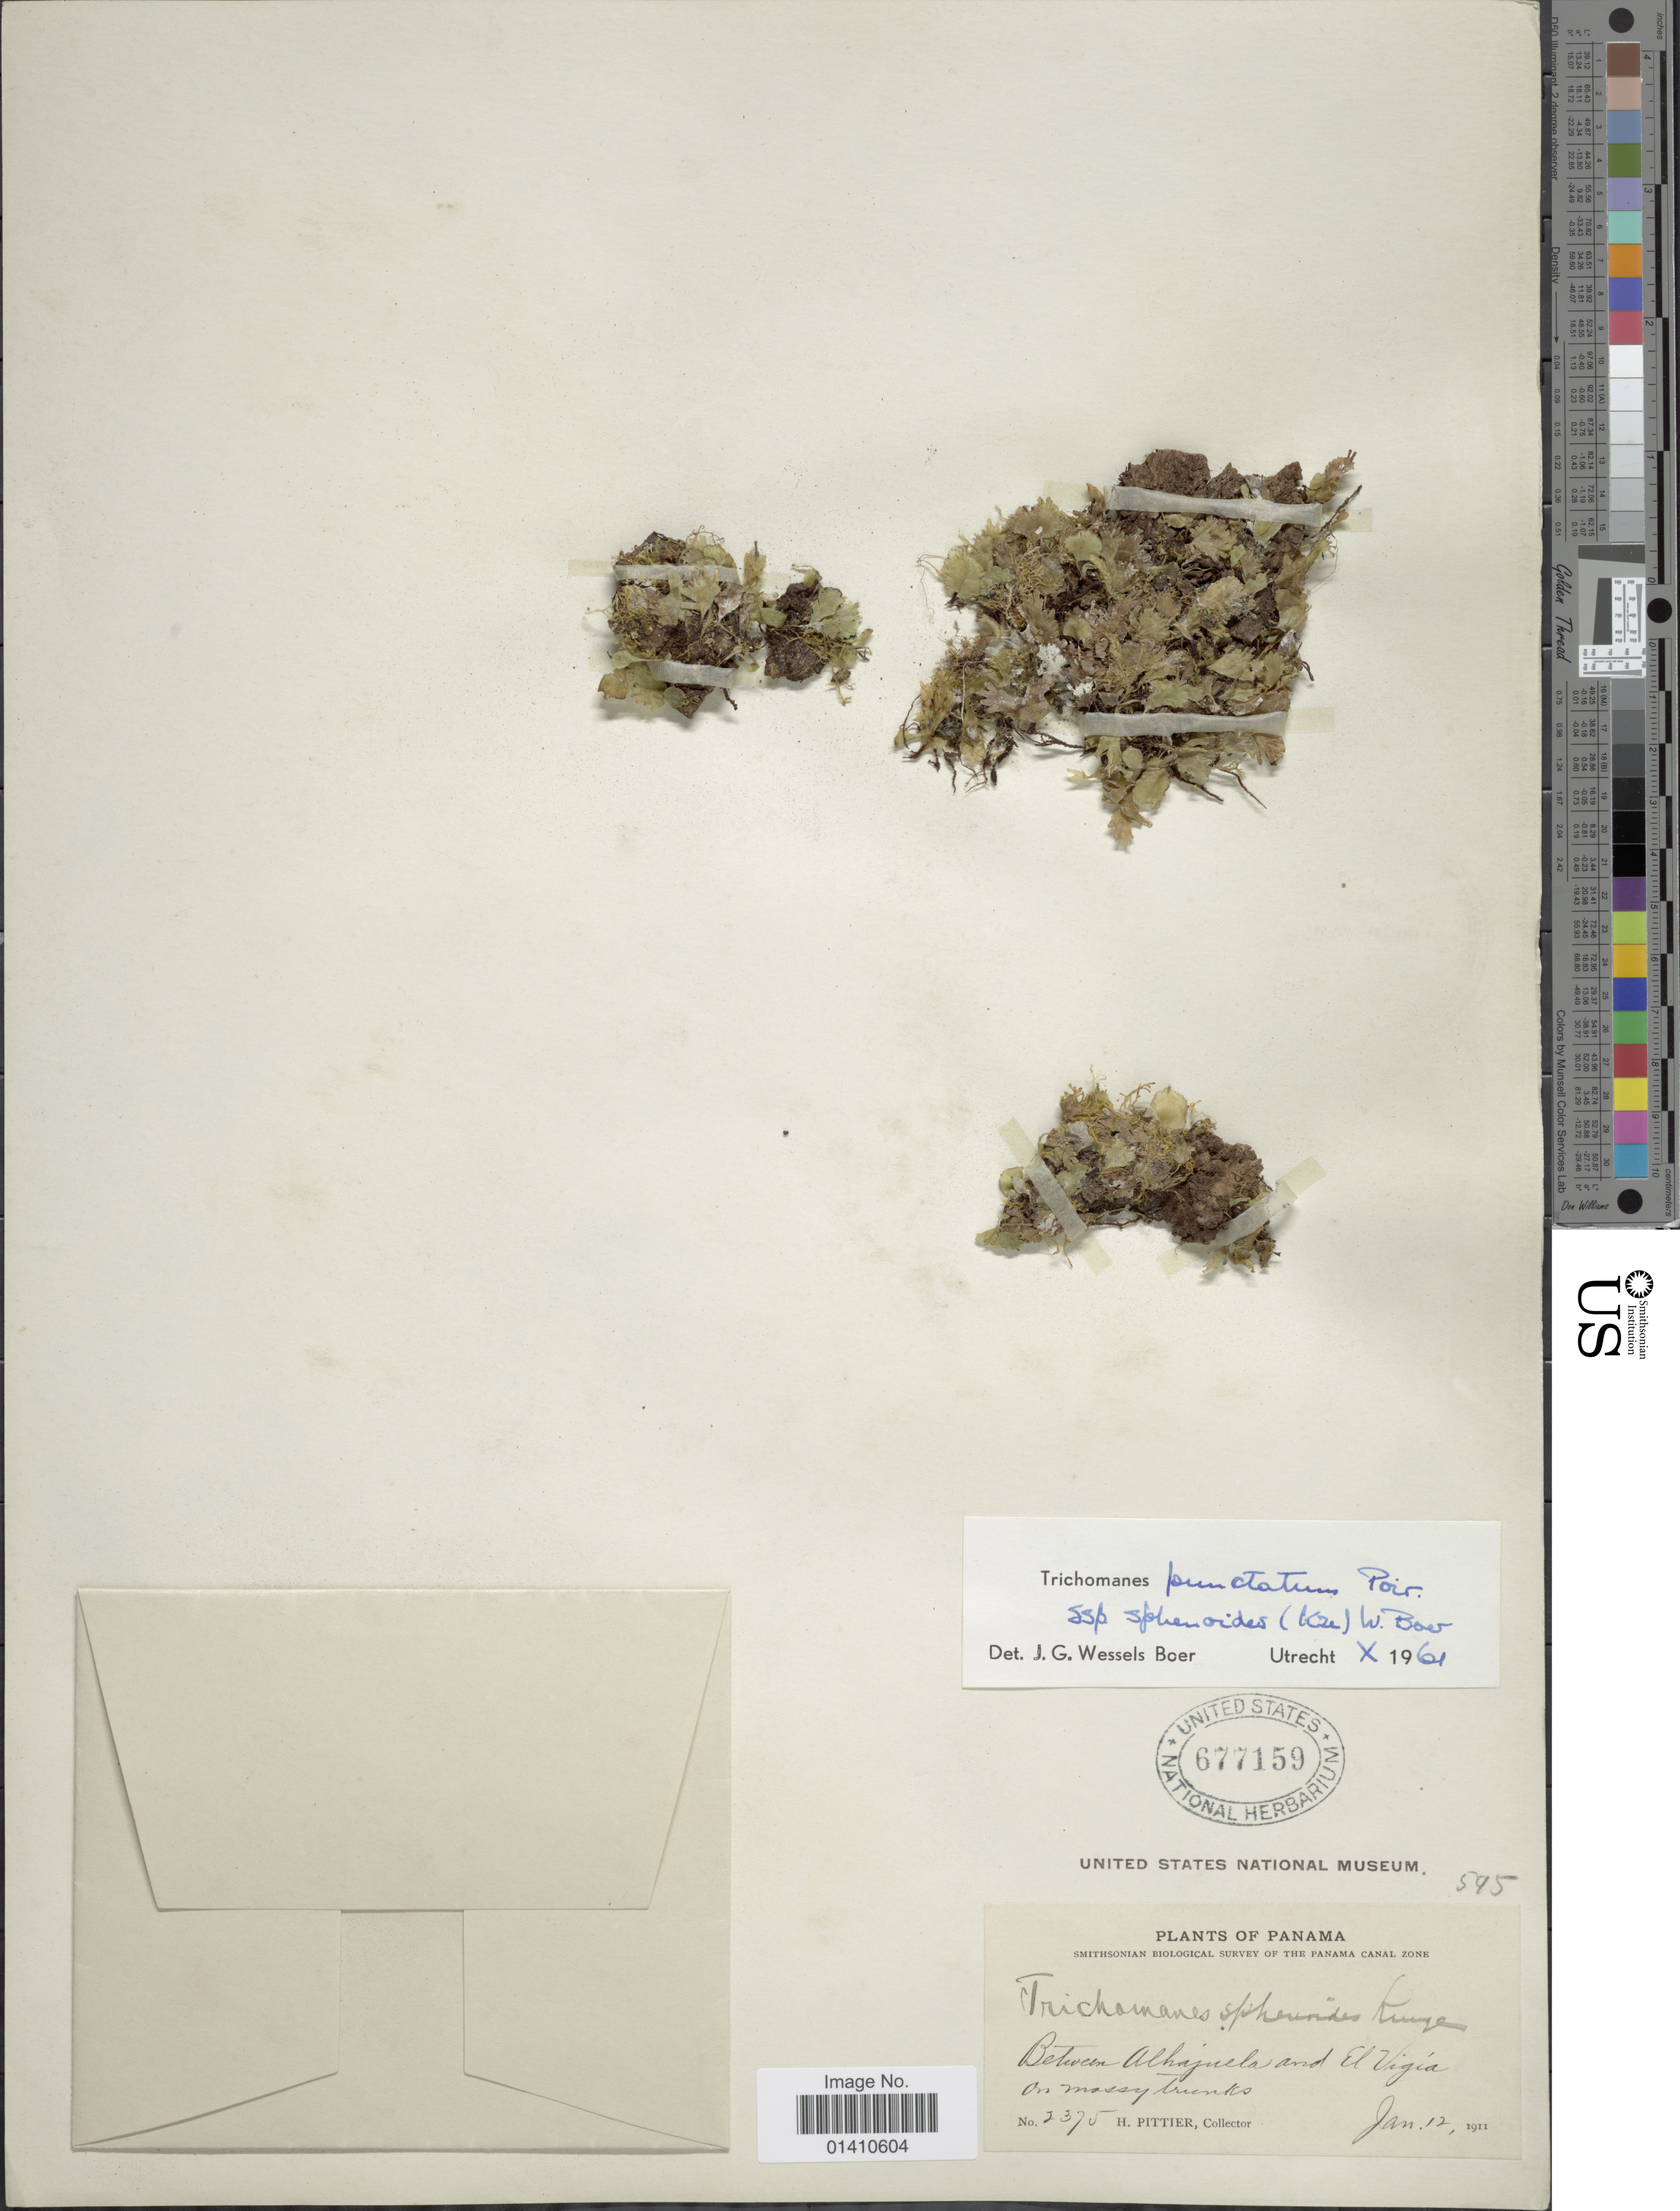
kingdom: Plantae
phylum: Tracheophyta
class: Polypodiopsida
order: Hymenophyllales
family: Hymenophyllaceae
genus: Didymoglossum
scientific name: Didymoglossum punctatum subsp. spheroides (Kunze) comb. nov., ined 2015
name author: (Kunze)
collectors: H. F. Pittier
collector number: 2375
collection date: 1911-01-12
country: Panama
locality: Between Alhajuela and El Vigia, Canal Zone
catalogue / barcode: US 677159